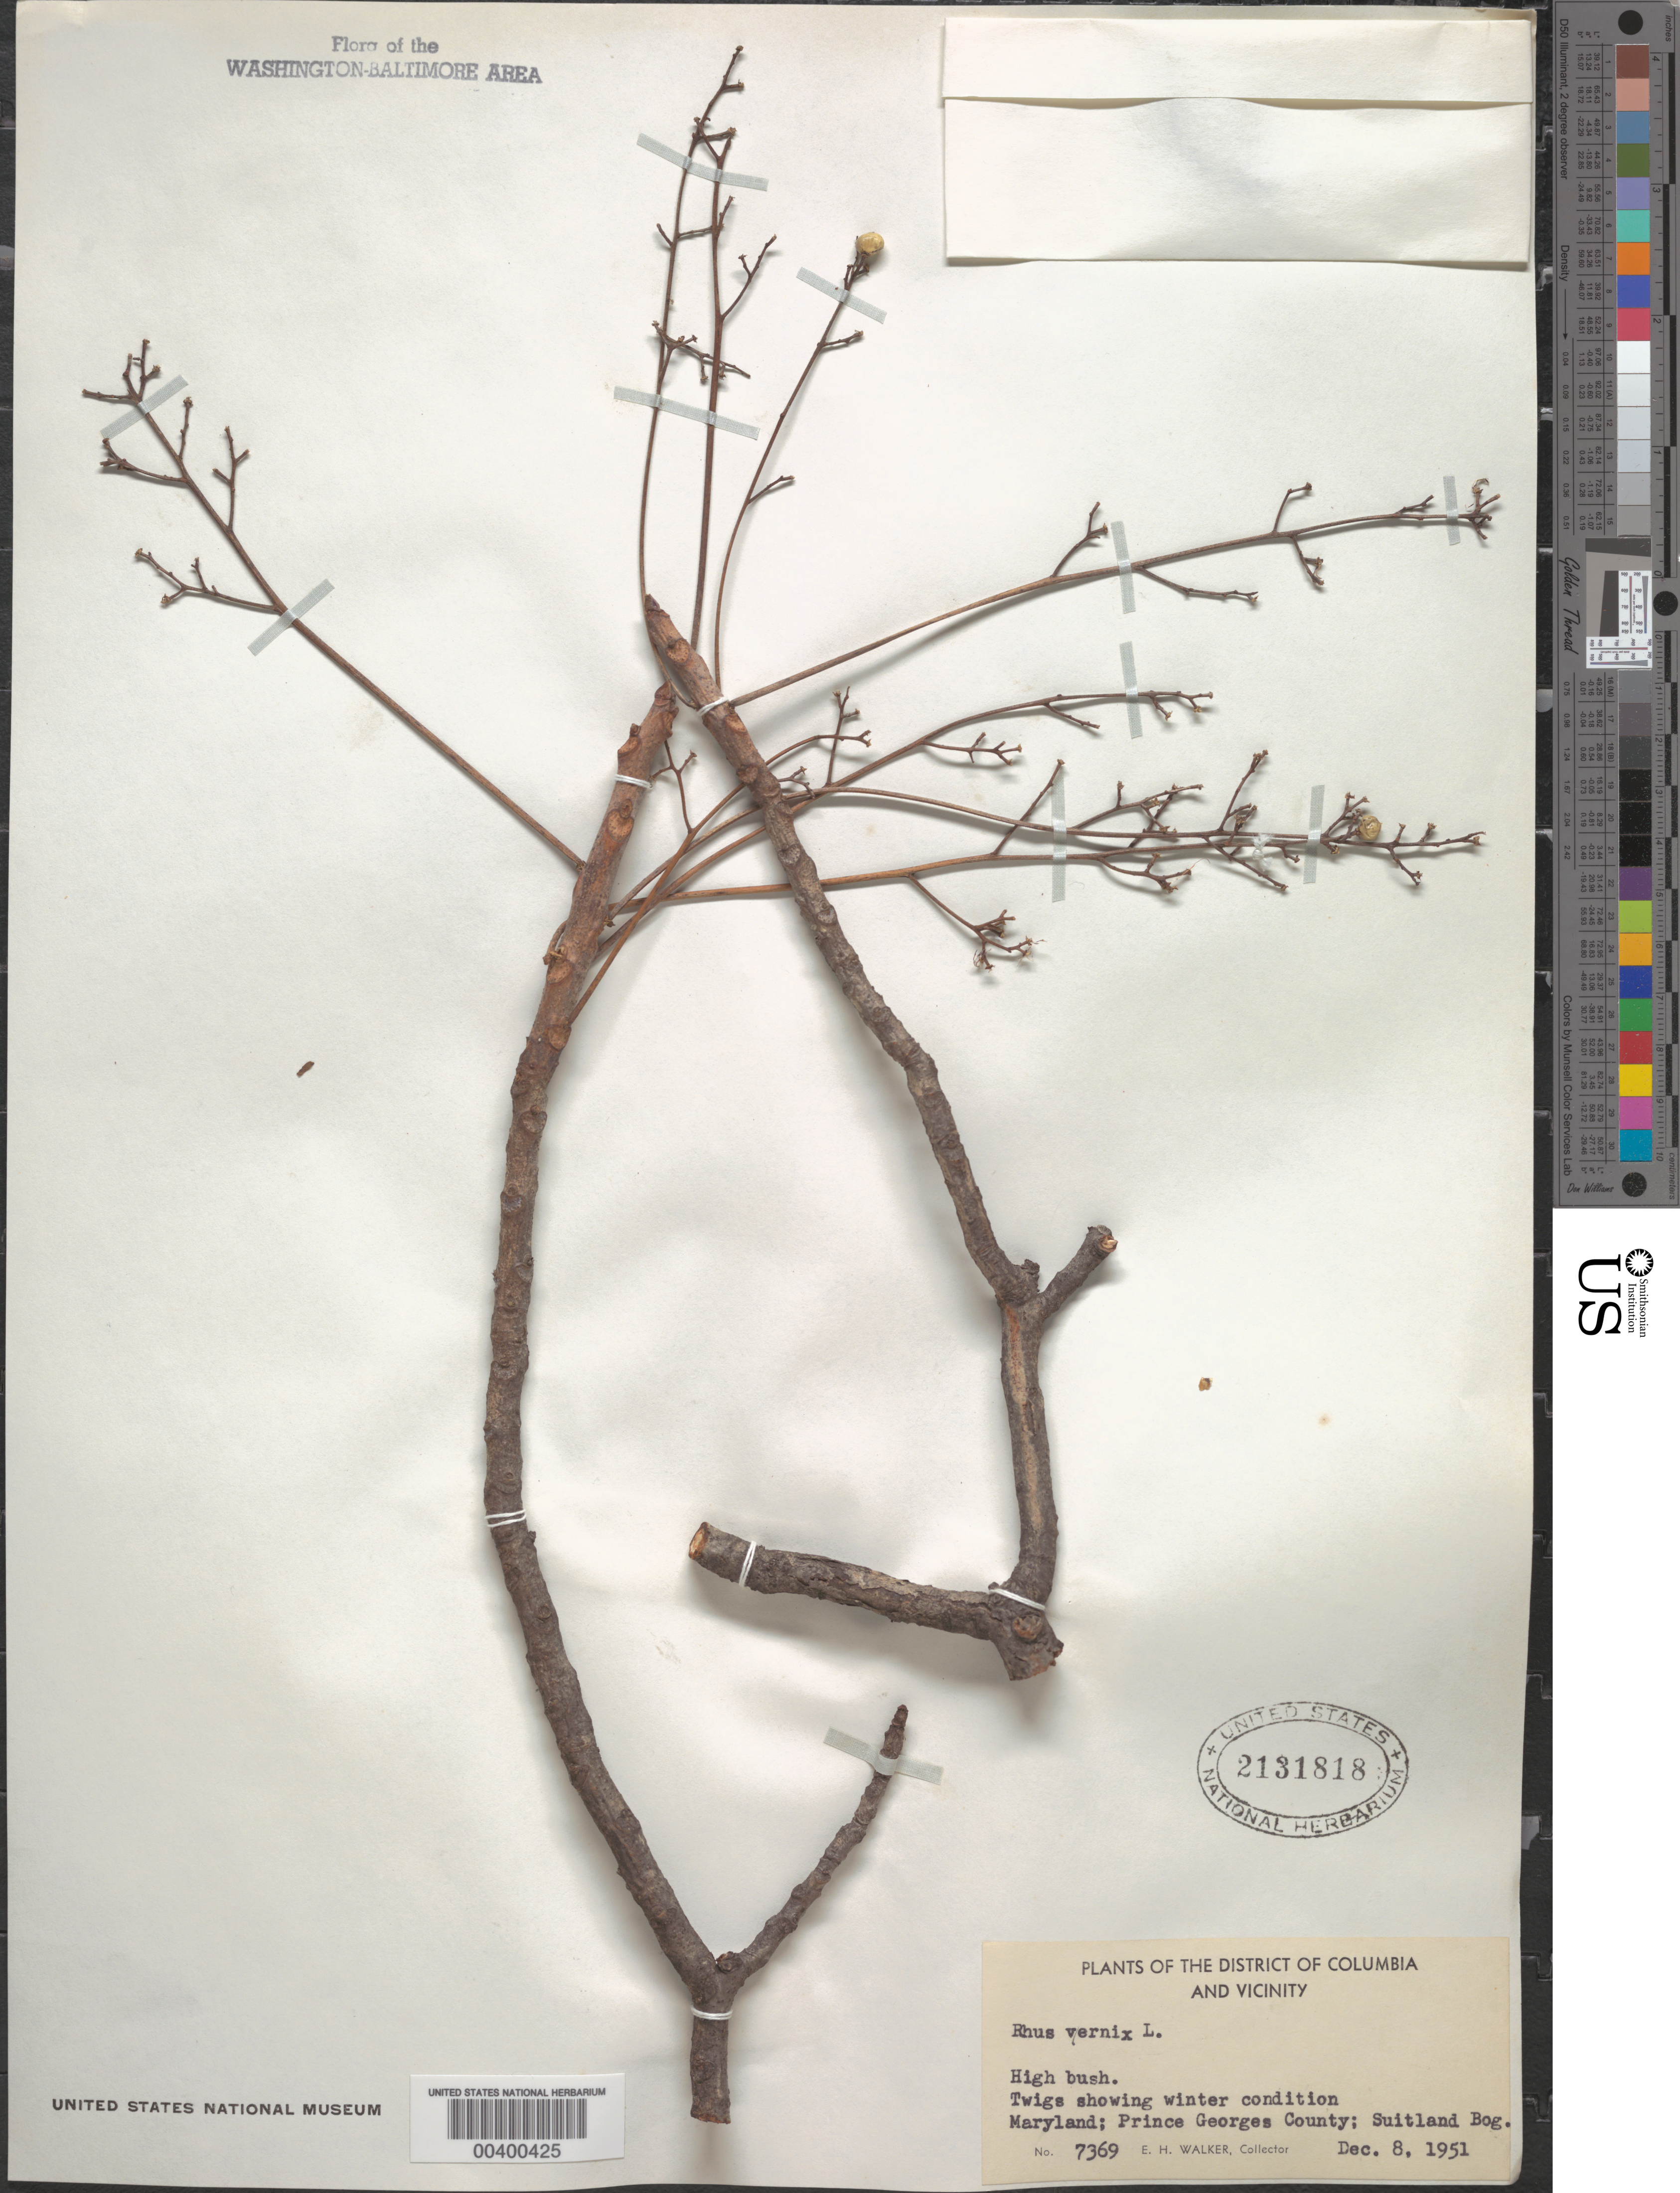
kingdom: Plantae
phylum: Tracheophyta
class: Magnoliopsida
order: Sapindales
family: Anacardiaceae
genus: Toxicodendron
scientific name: Toxicodendron vernix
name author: (L.) Kuntze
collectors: E. H. Walker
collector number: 7369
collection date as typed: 08 Dec 1951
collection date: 1951-12-08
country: United States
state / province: Maryland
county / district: Prince George's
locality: Suitland Bog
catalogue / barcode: US 2131818